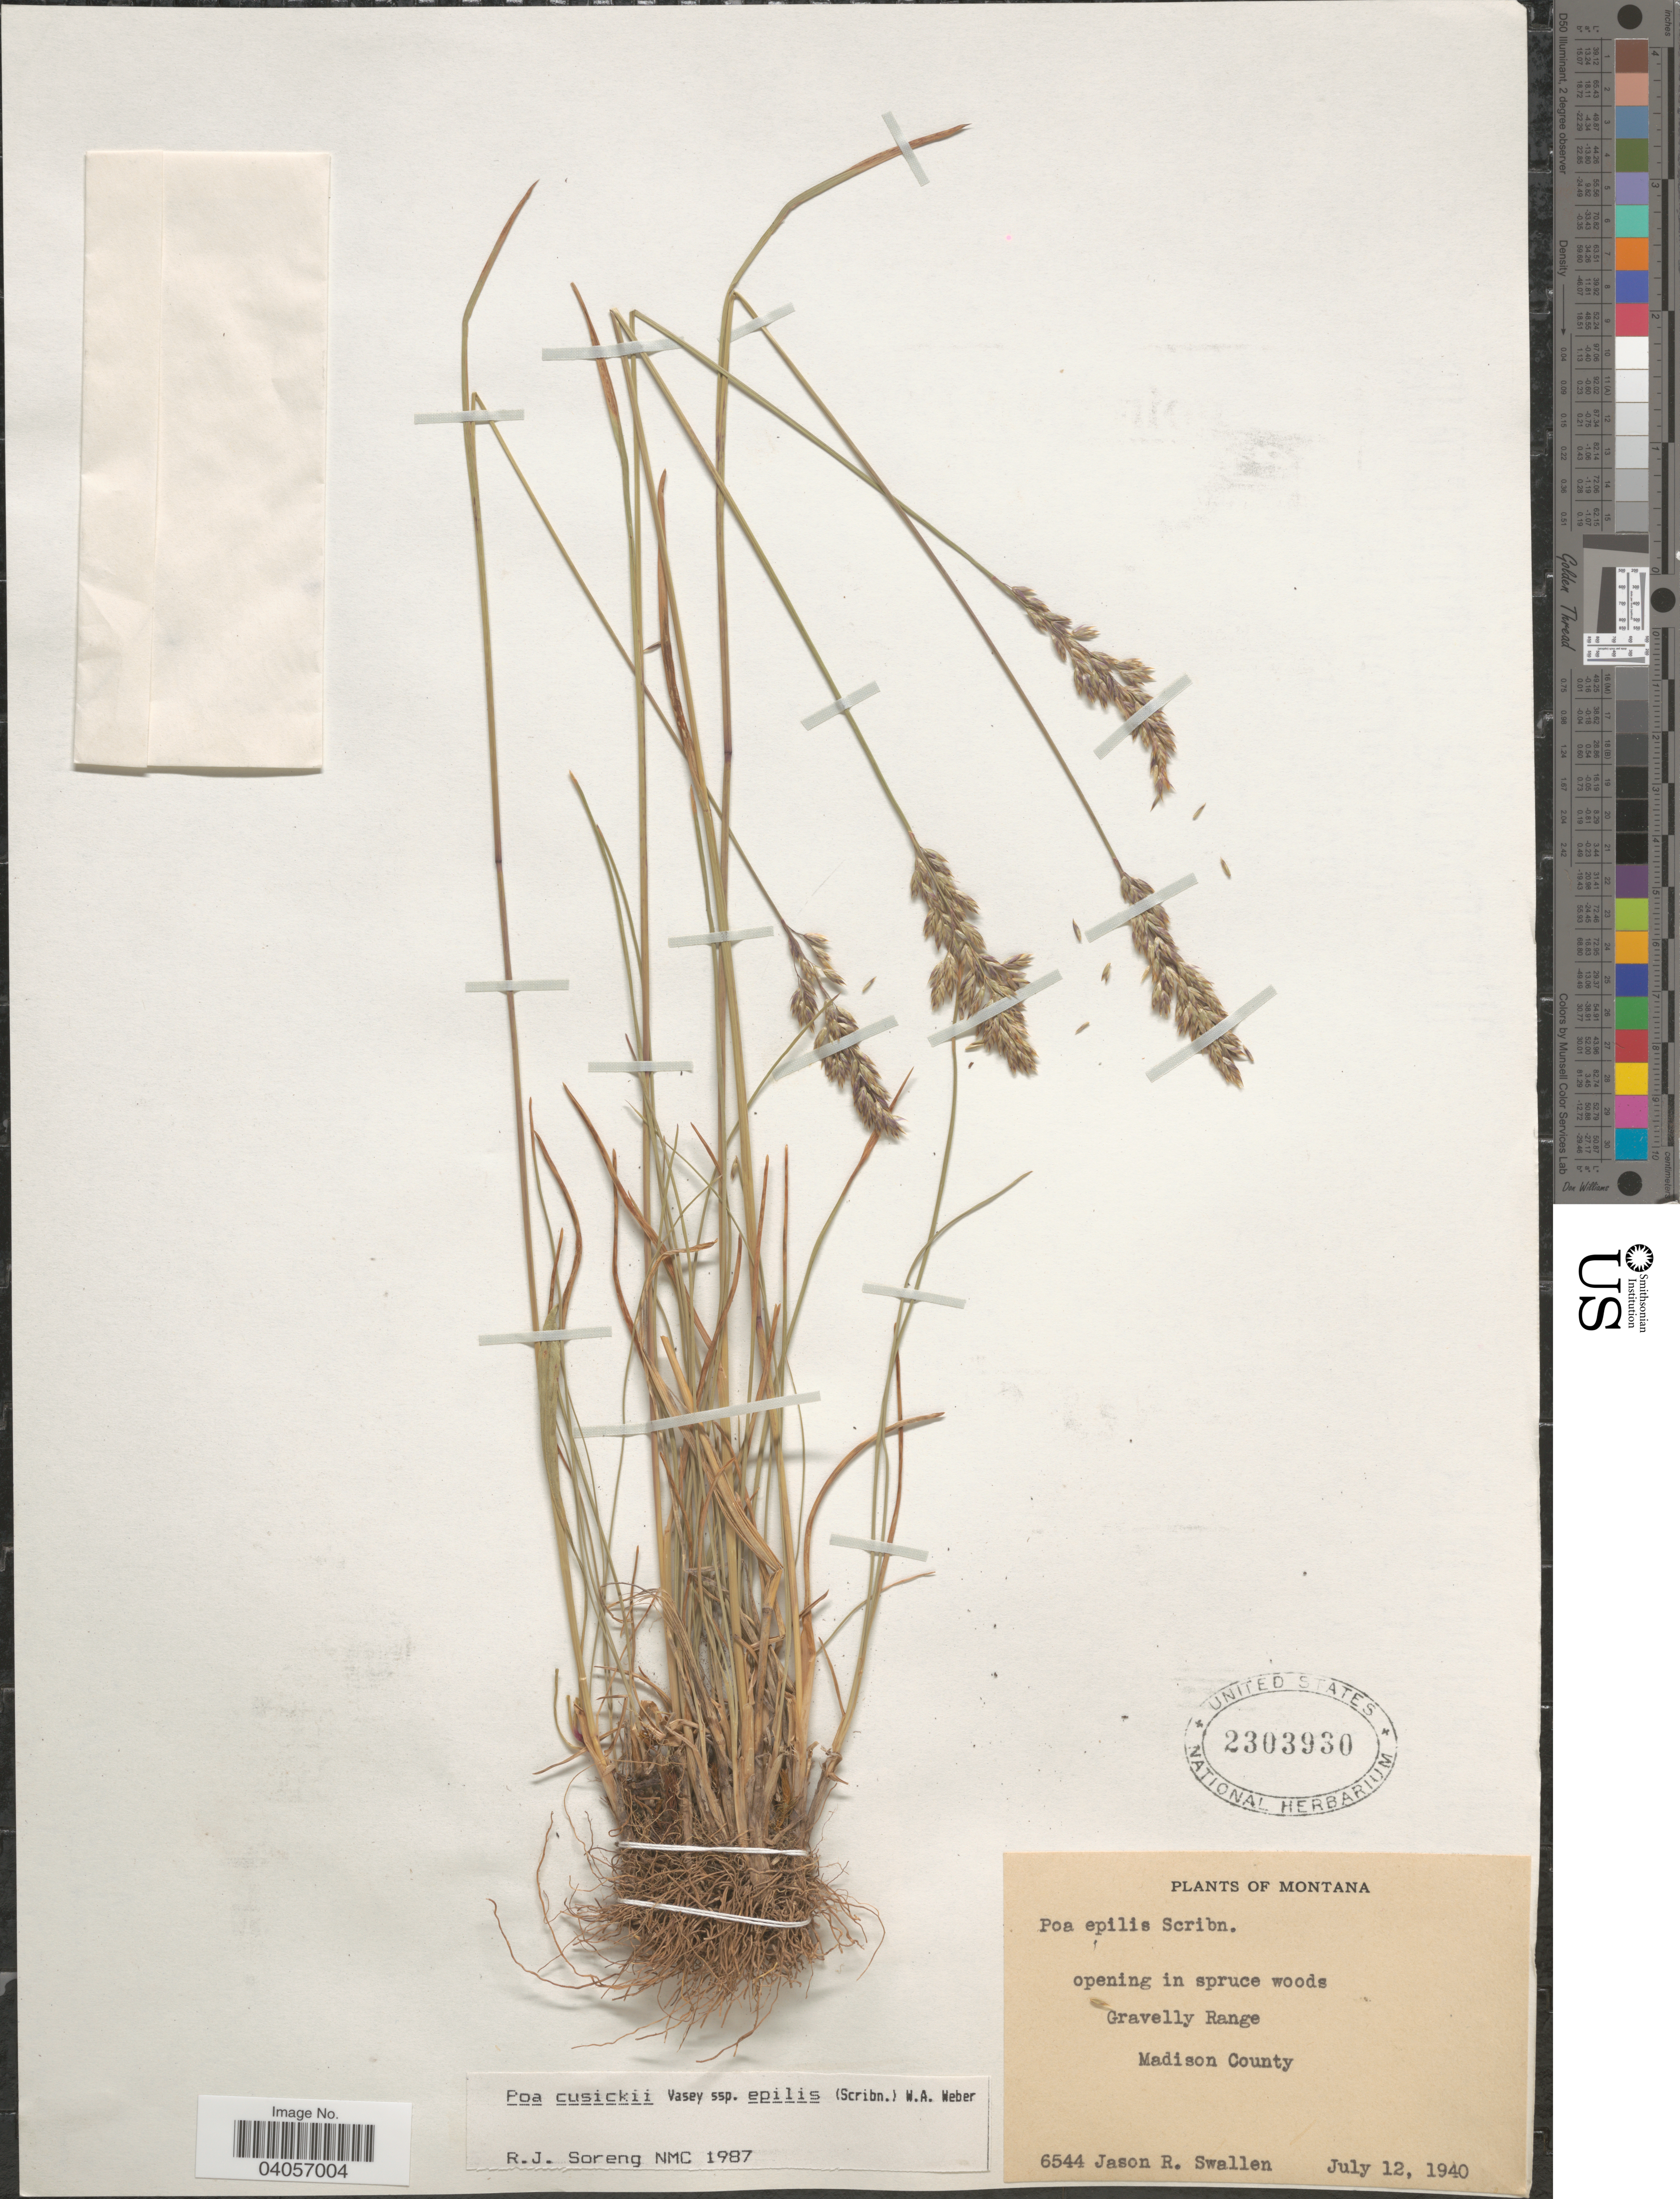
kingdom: Plantae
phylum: Tracheophyta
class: Liliopsida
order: Poales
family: Poaceae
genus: Poa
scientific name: Poa cusickii subsp. epilis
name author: (Scribn.) W.A. Weber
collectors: J. R. Swallen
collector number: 6544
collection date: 1940-07-12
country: United States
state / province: Montana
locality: Opening in spruce woods. Gravelly Range. Madison County.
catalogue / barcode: US 2303930